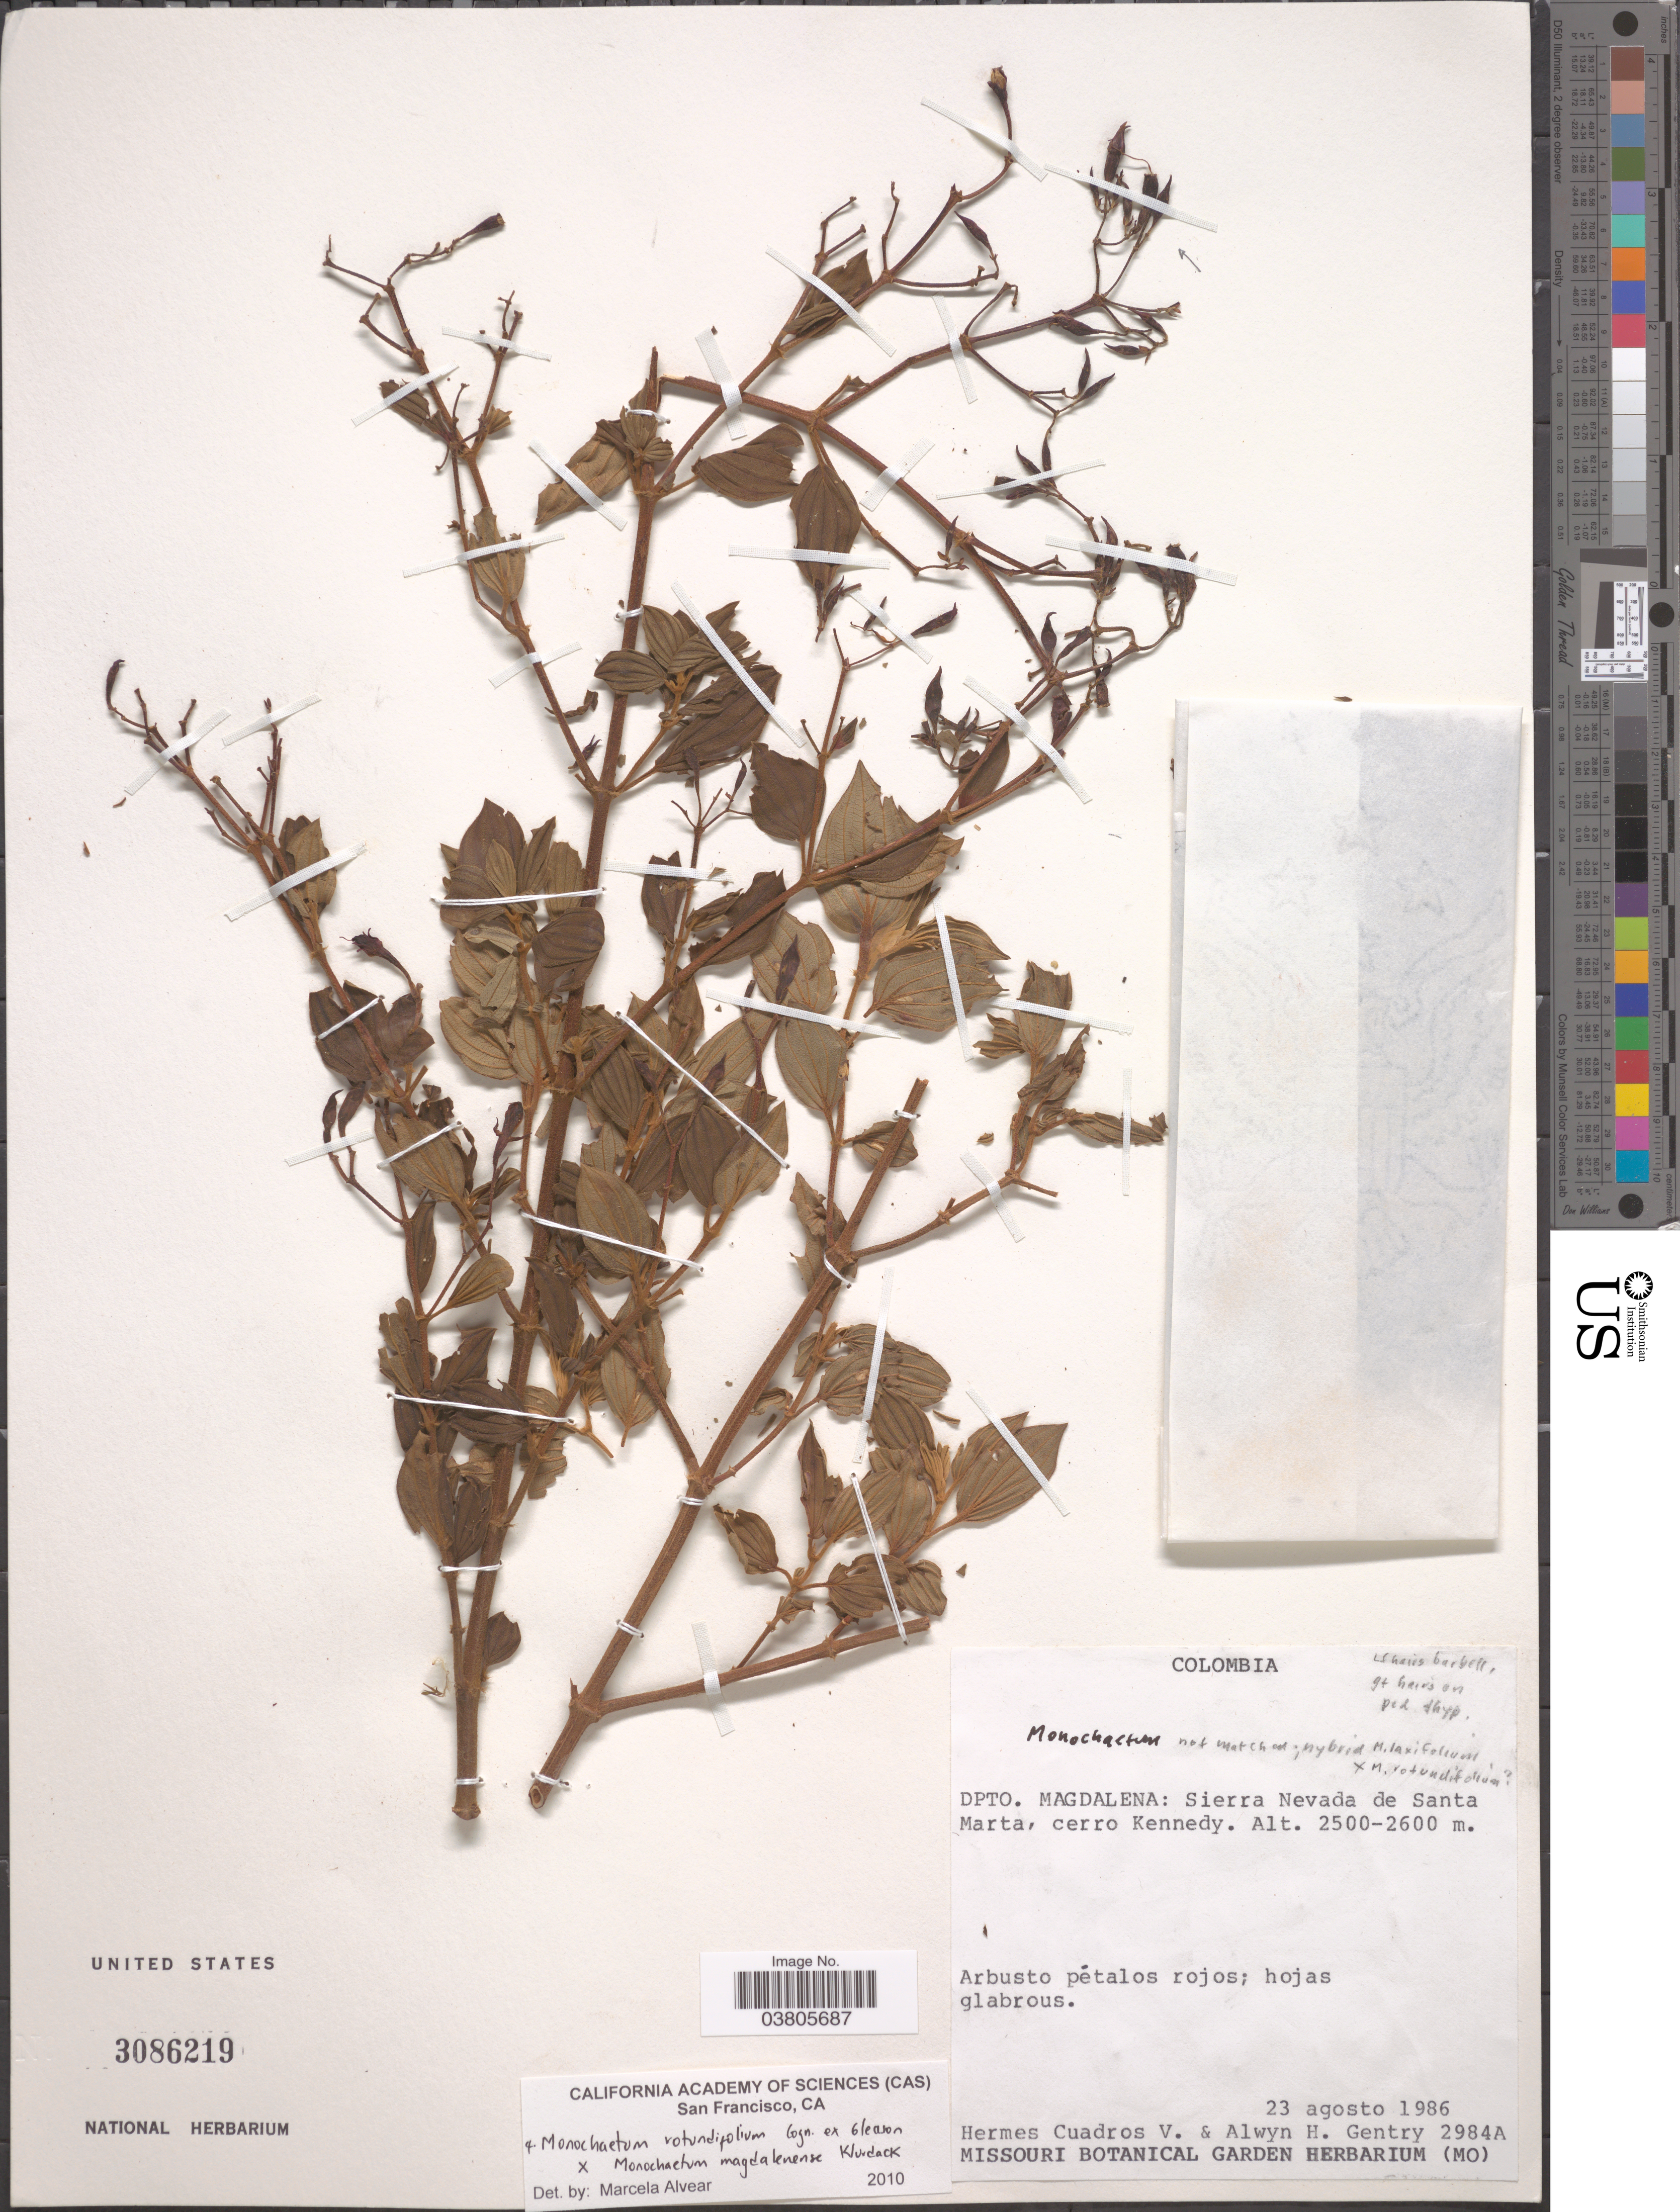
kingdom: Plantae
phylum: Tracheophyta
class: Magnoliopsida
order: Myrtales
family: Melastomataceae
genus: Monochaetum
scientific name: Monochaetum rotundifolium x M. magdalenense Wurdack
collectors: H. Cuadros V. & A. H. Gentry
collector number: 2984A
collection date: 1986-08-23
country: Colombia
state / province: Magdalena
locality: Dpto. Magdalena: Sierra Nevada de Santa Marta, cerro Kennedy.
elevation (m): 2500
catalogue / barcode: US 3086219